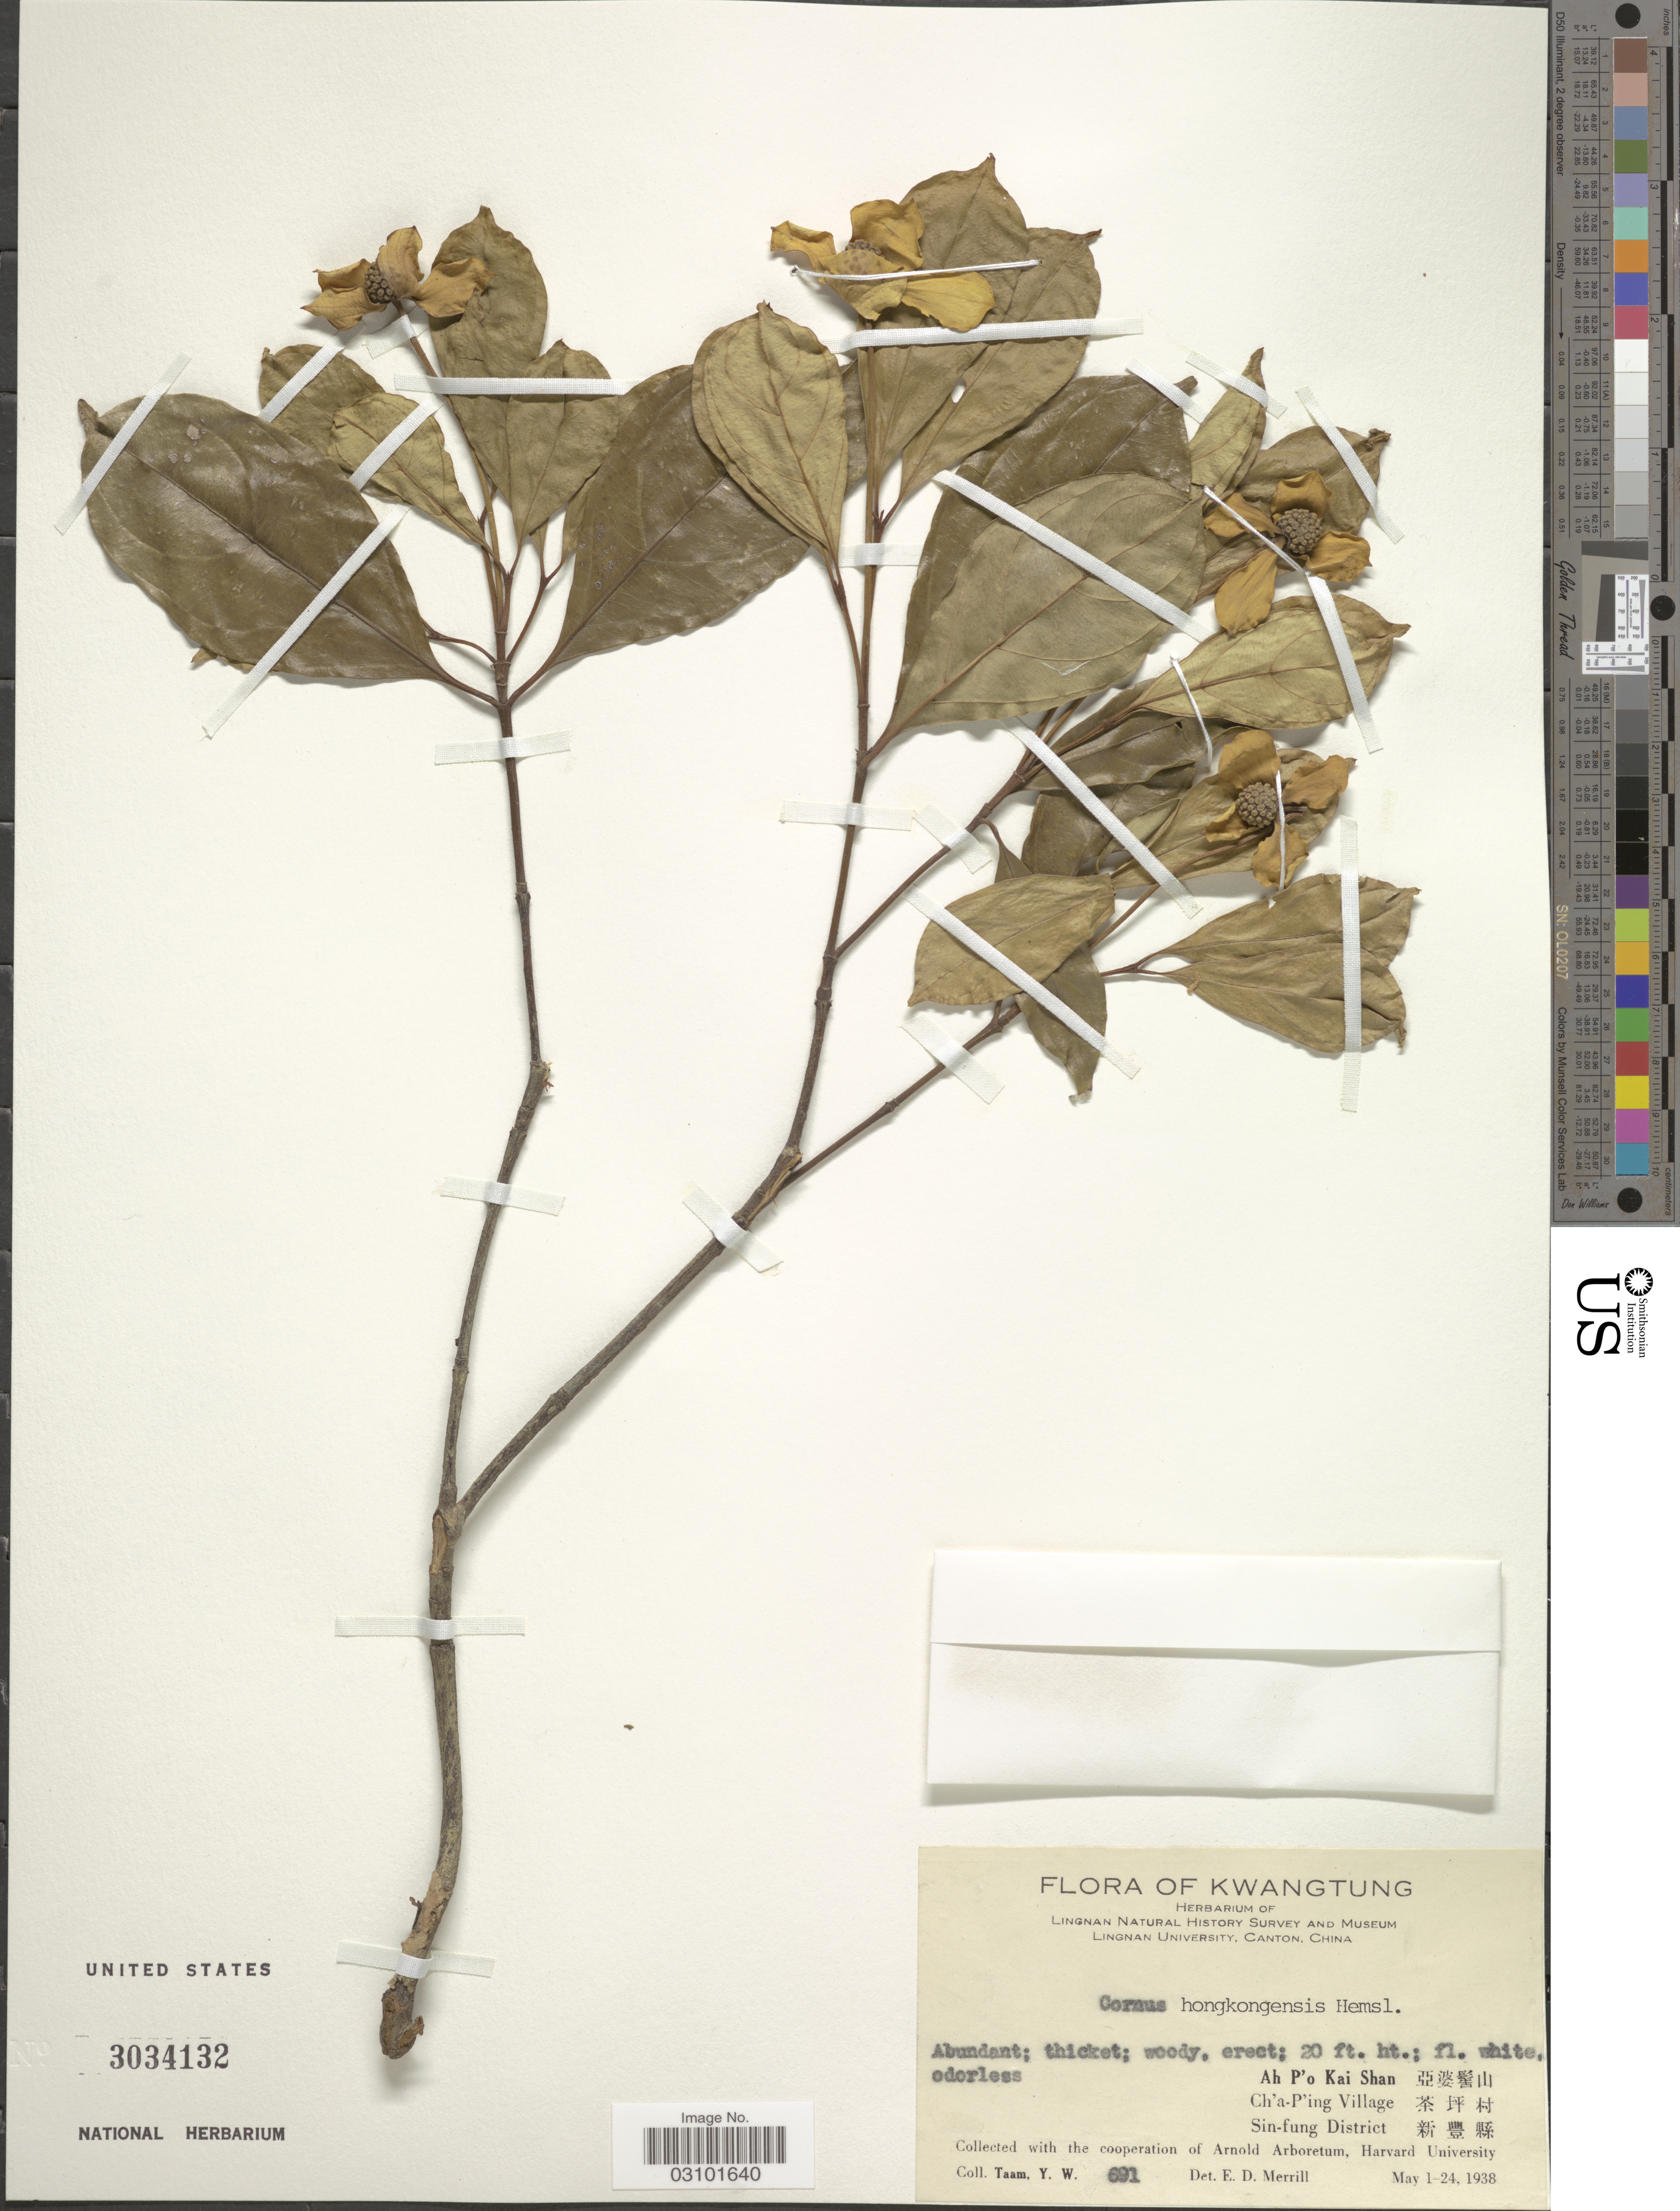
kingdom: Plantae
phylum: Tracheophyta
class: Magnoliopsida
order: Cornales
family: Cornaceae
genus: Cornus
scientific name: Cornus hongkongensis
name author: Hemsl.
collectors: Y. W. Taam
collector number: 691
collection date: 1938-05-01/1938-05-24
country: China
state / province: Guangdong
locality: Kwangtung. Ah P'o Kai Shan, Ch'a-P'ing Village, Sin-fung District.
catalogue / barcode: US 3034132